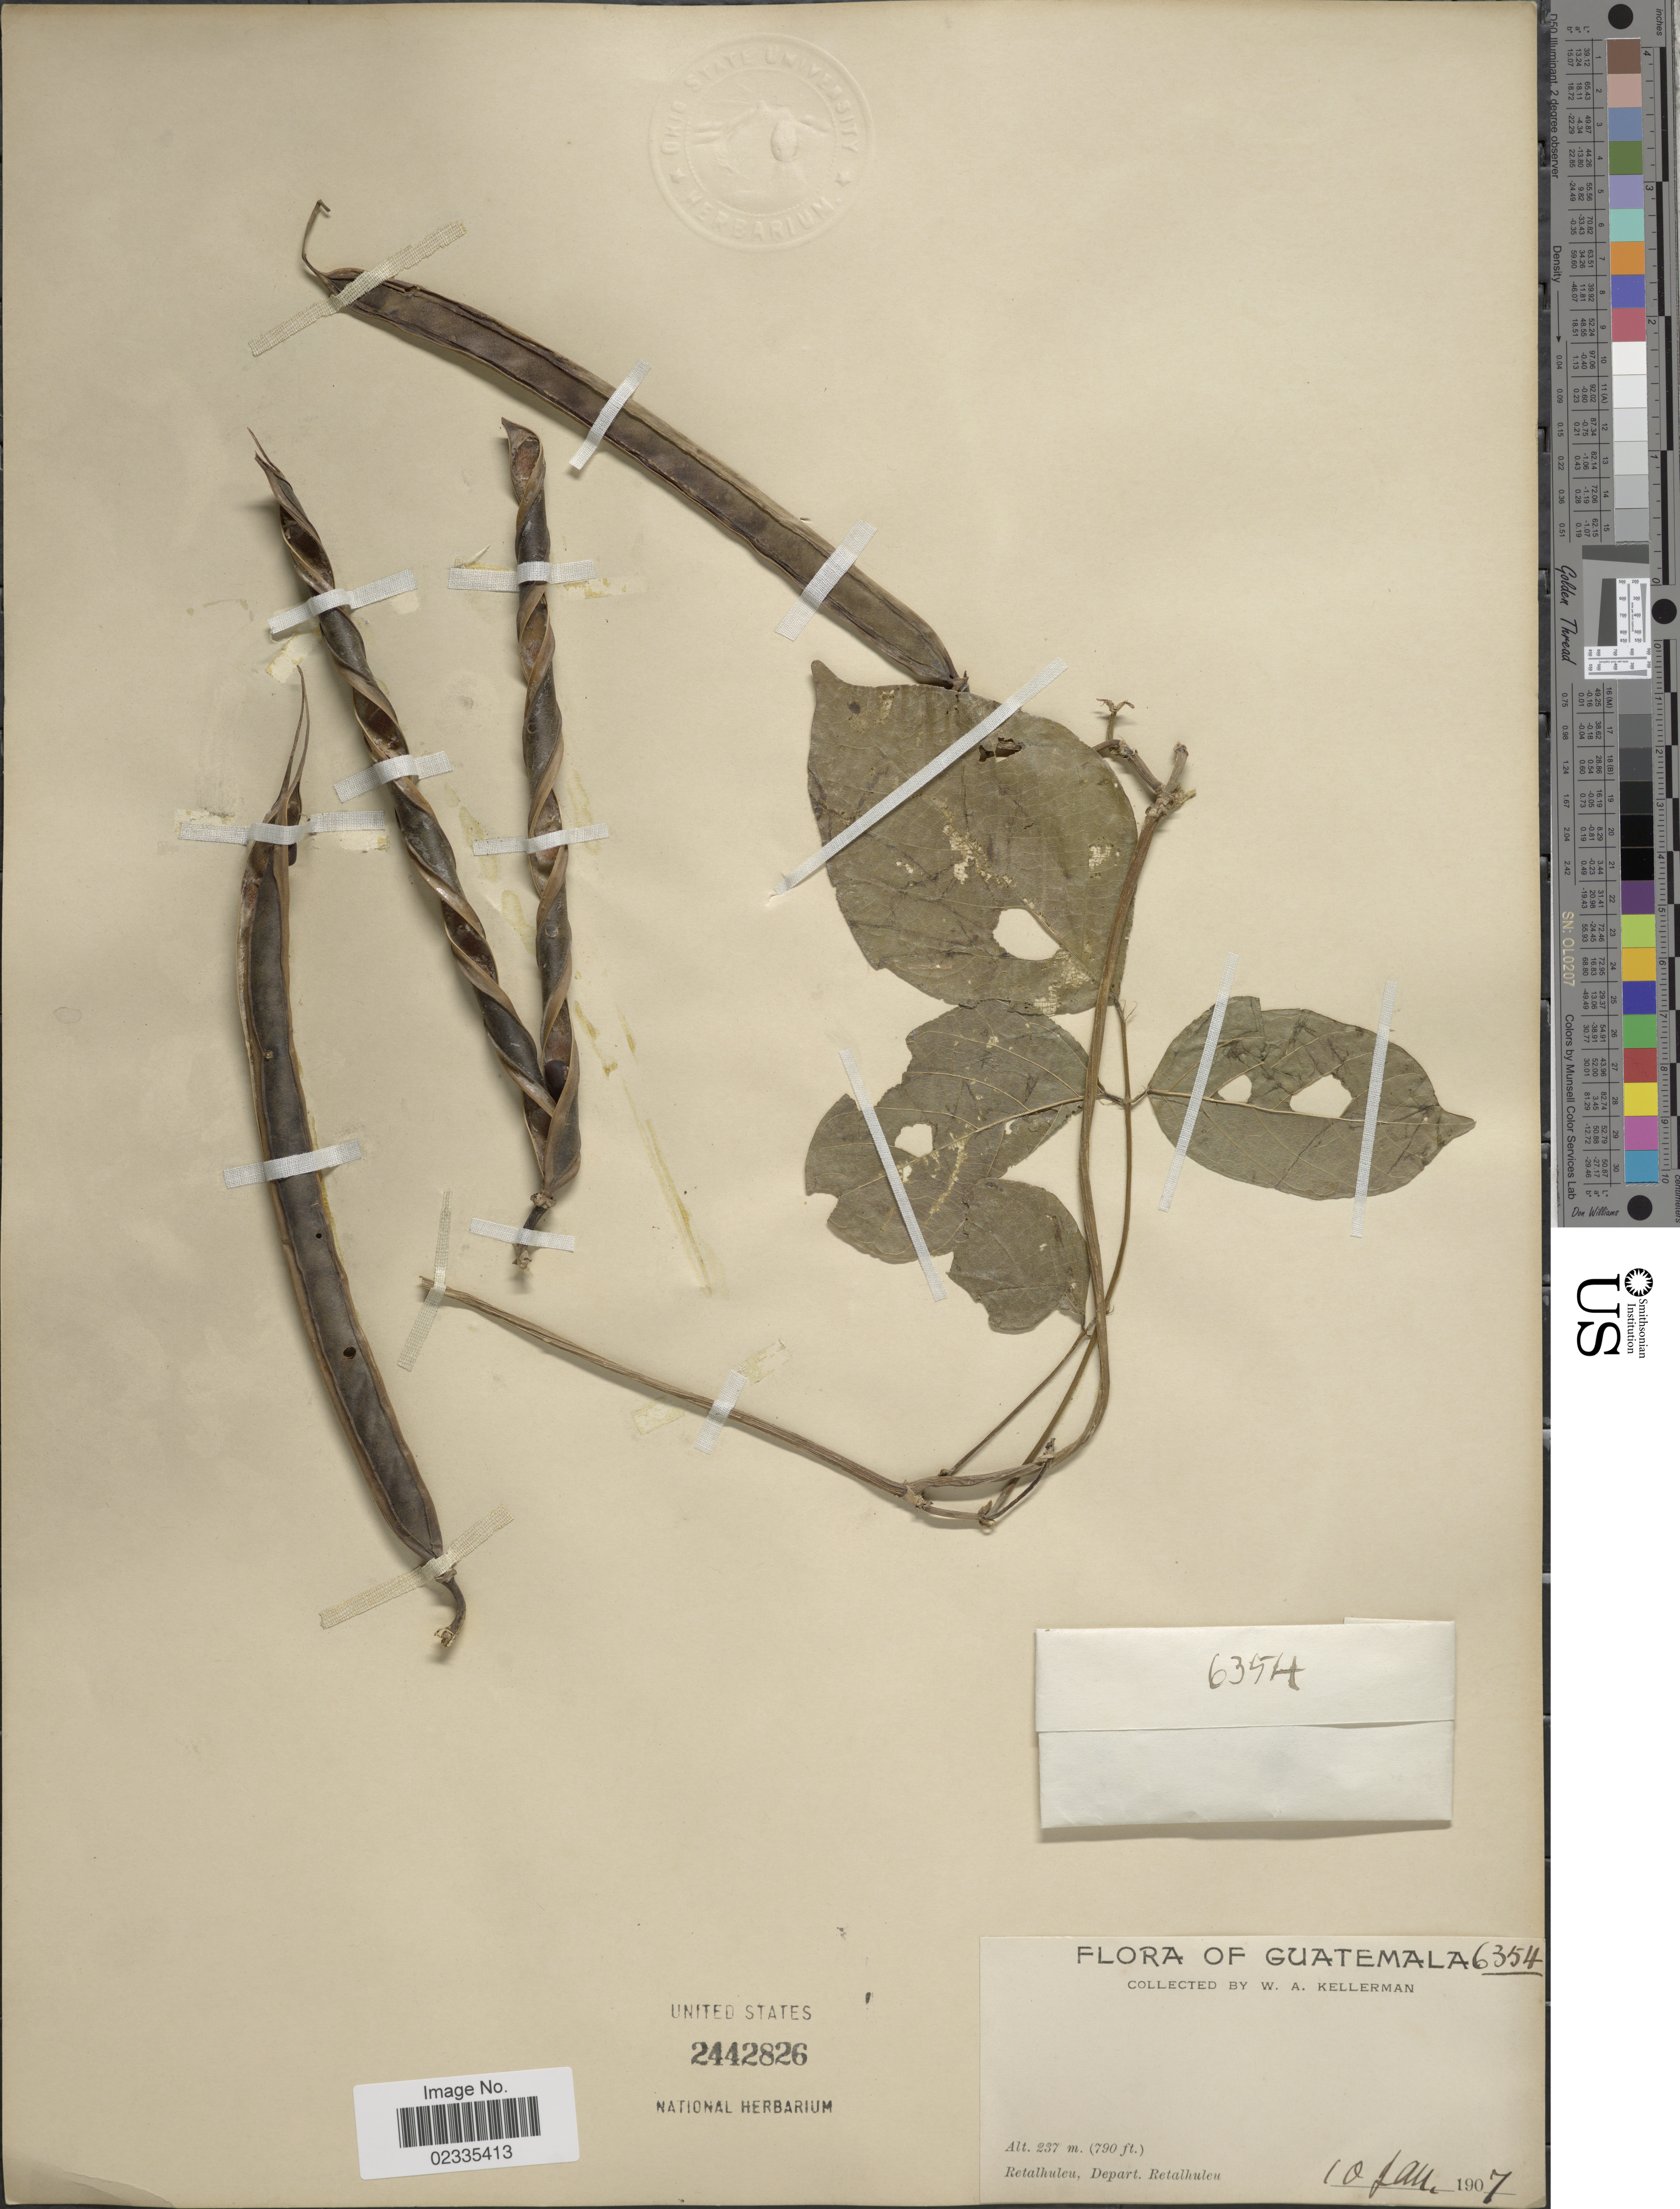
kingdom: Plantae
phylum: Tracheophyta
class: Magnoliopsida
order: Fabales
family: Fabaceae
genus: Centrosema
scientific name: Centrosema plumieri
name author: (Turpin ex Pers.) Benth.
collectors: W. Kellerman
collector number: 6354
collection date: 1907-01-10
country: Guatemala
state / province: Retalhuleu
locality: Retalhuleu, Depart. of Retalhuleu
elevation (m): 237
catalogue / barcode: US 2442826